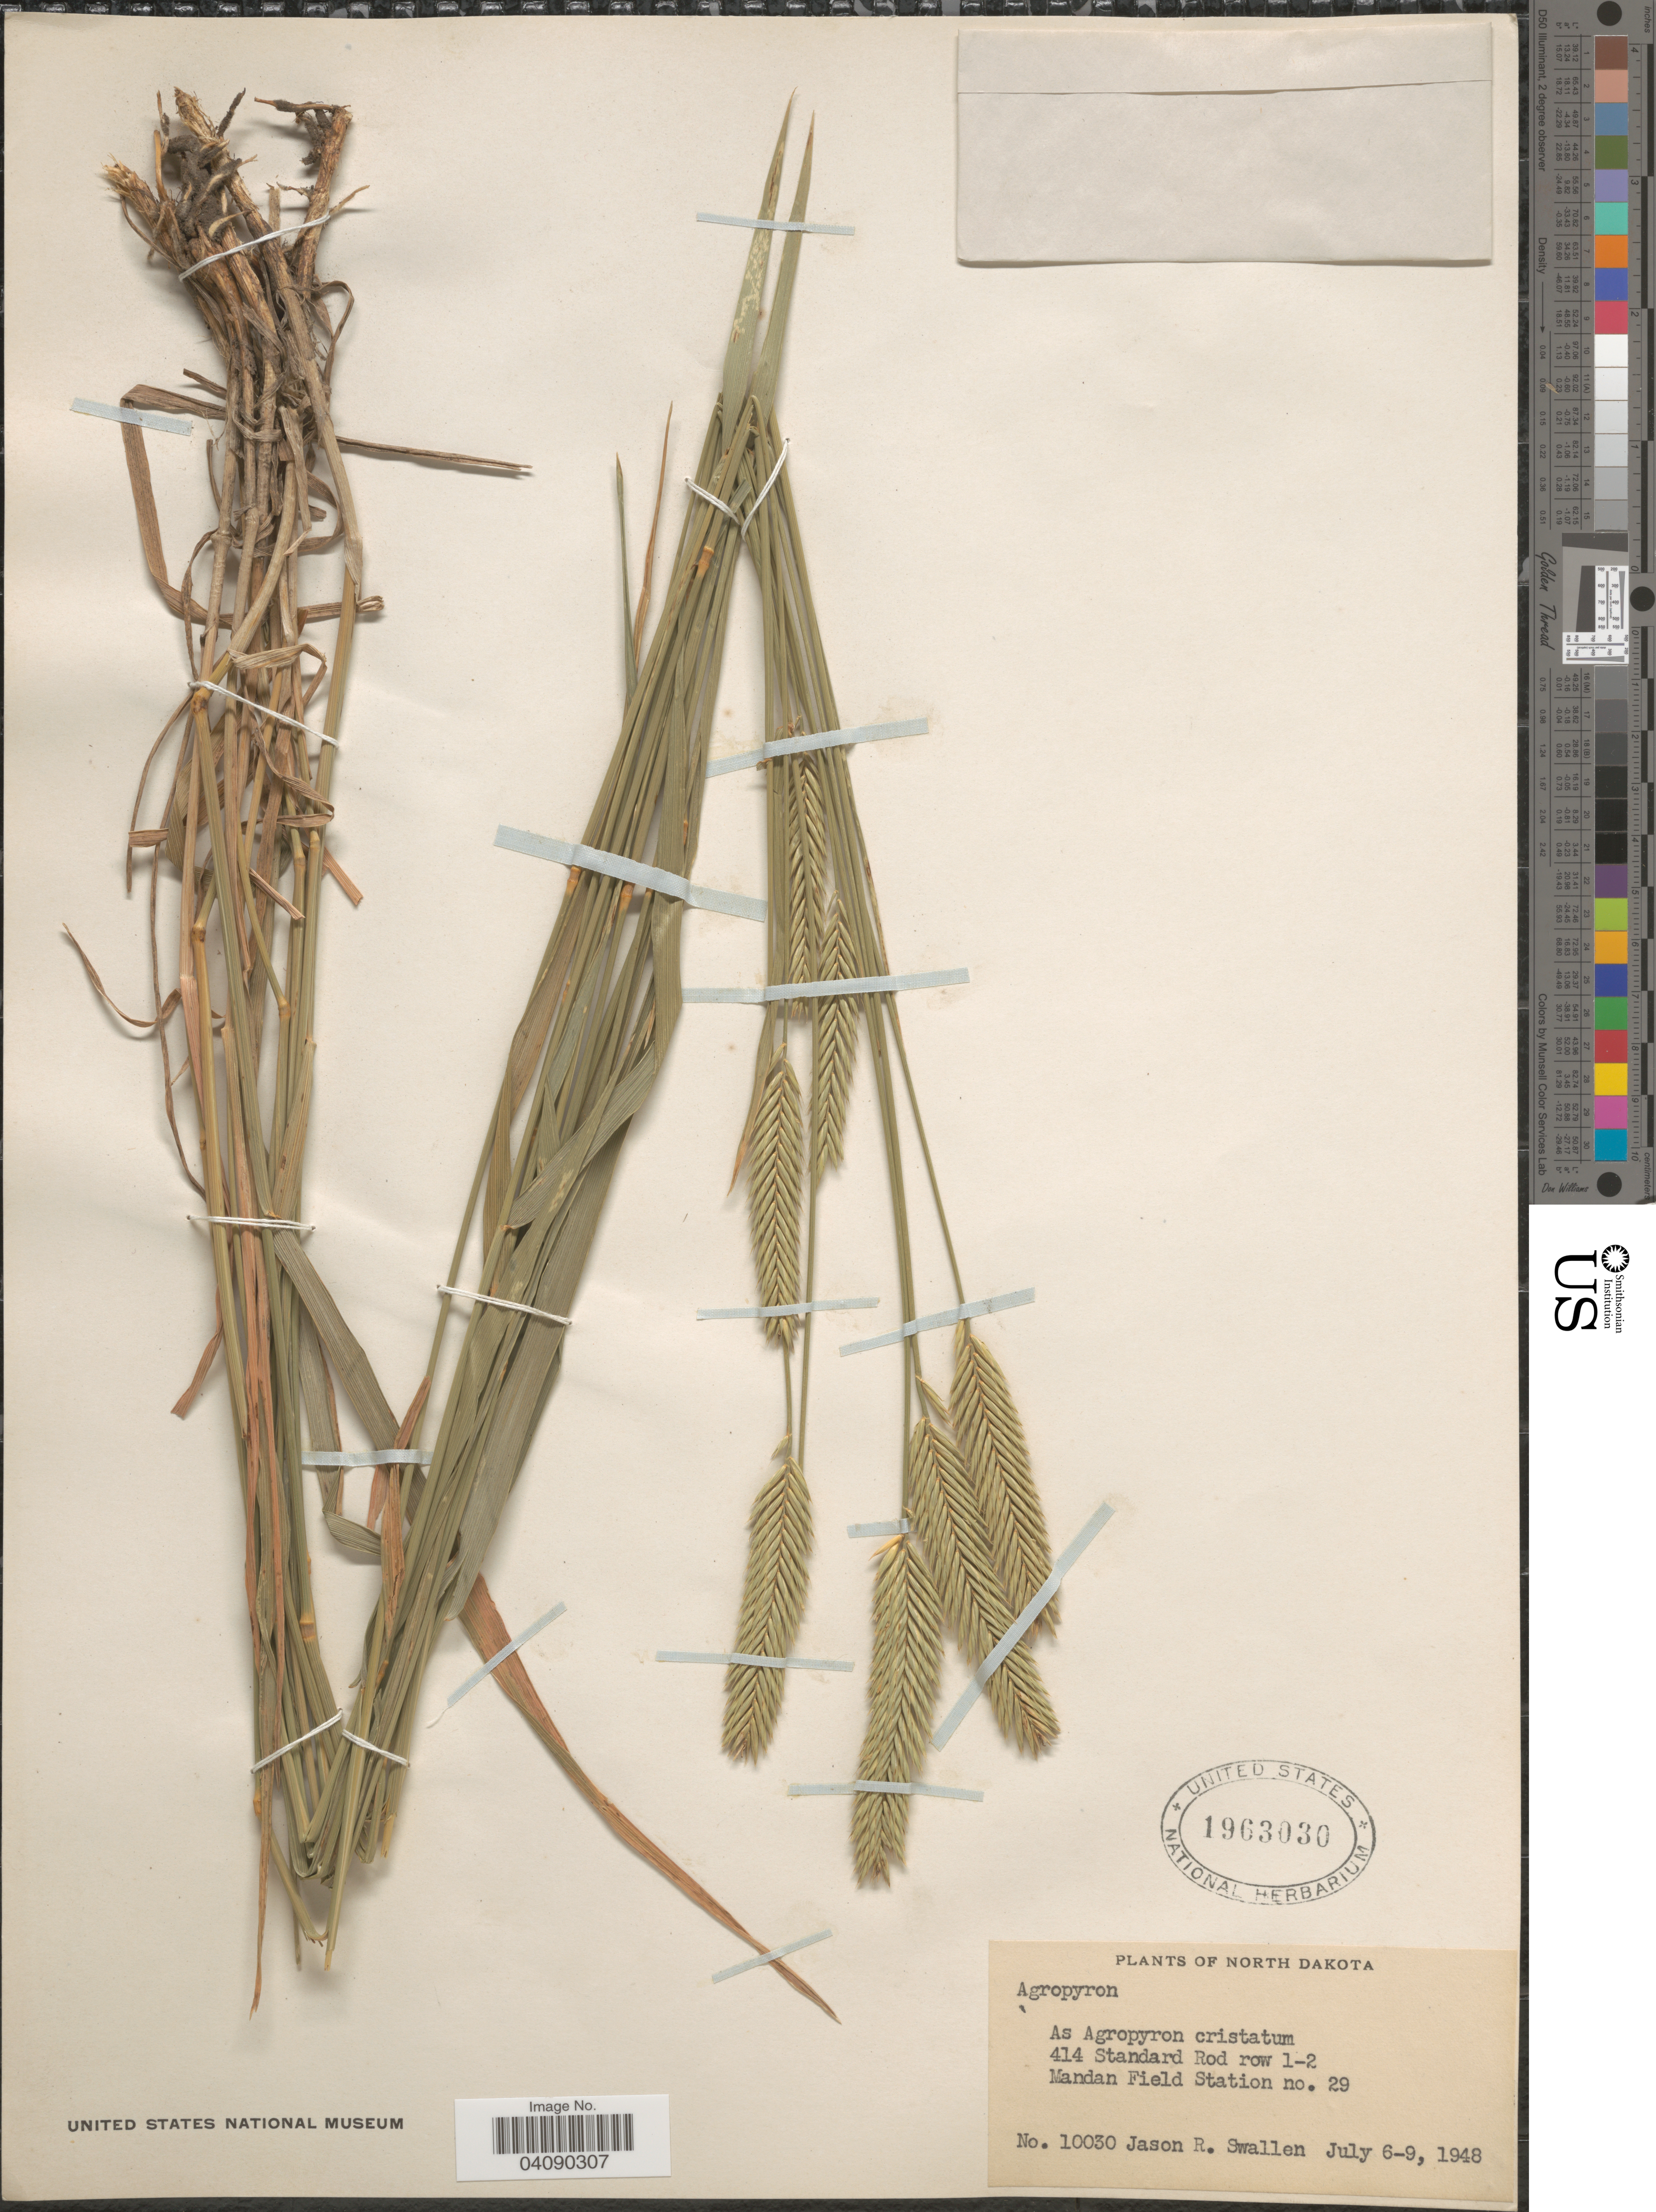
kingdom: Plantae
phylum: Tracheophyta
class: Liliopsida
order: Poales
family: Poaceae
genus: Agropyron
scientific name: Agropyron cristatum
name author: (L.) Gaertn.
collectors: J. R. Swallen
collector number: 10030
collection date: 1948-07-06/1948-07-09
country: United States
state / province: North Dakota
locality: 414 Standard Rod row 1-2 Mandan Field Station no. 29.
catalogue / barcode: US 1963030